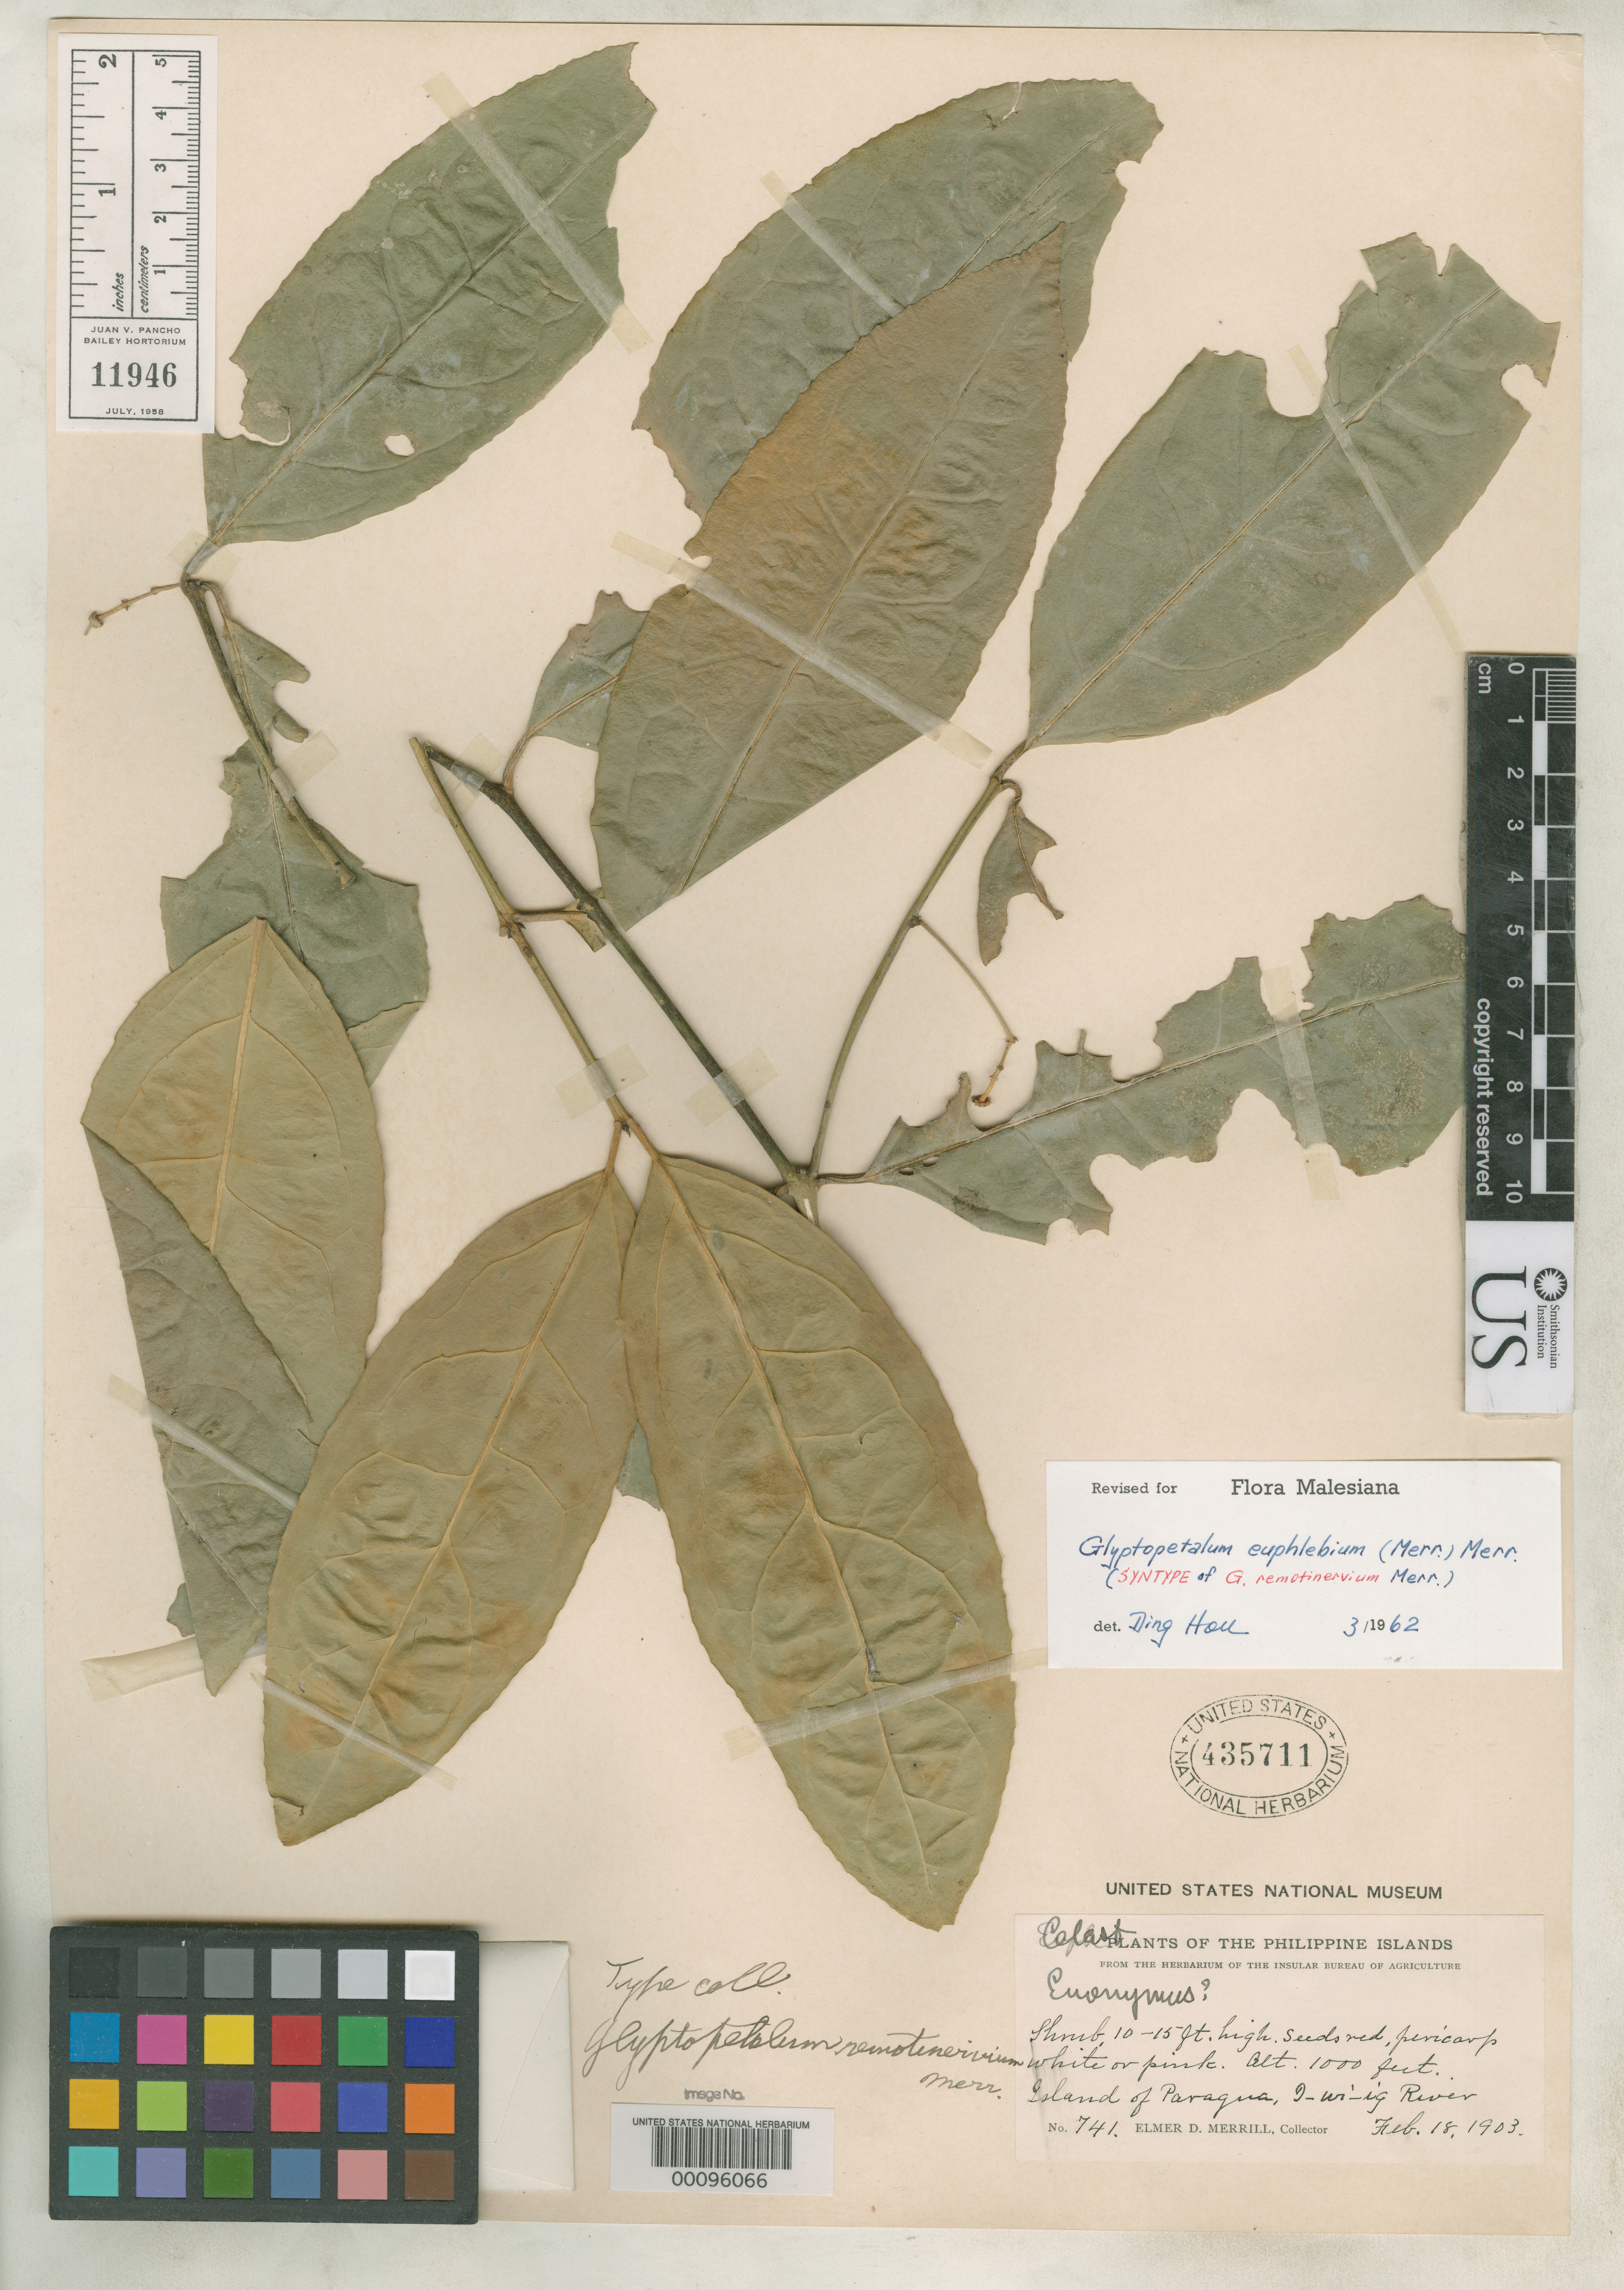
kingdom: Plantae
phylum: Tracheophyta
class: Magnoliopsida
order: Celastrales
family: Celastraceae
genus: Glyptopetalum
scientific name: Glyptopetalum remotinervium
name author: Merr.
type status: Isosyntype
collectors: E. D. Merrill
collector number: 741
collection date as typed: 18 Feb 1903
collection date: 1903-02-18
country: Philippines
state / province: Mimaropa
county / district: Palawan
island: Palawan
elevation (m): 305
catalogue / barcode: US 435711